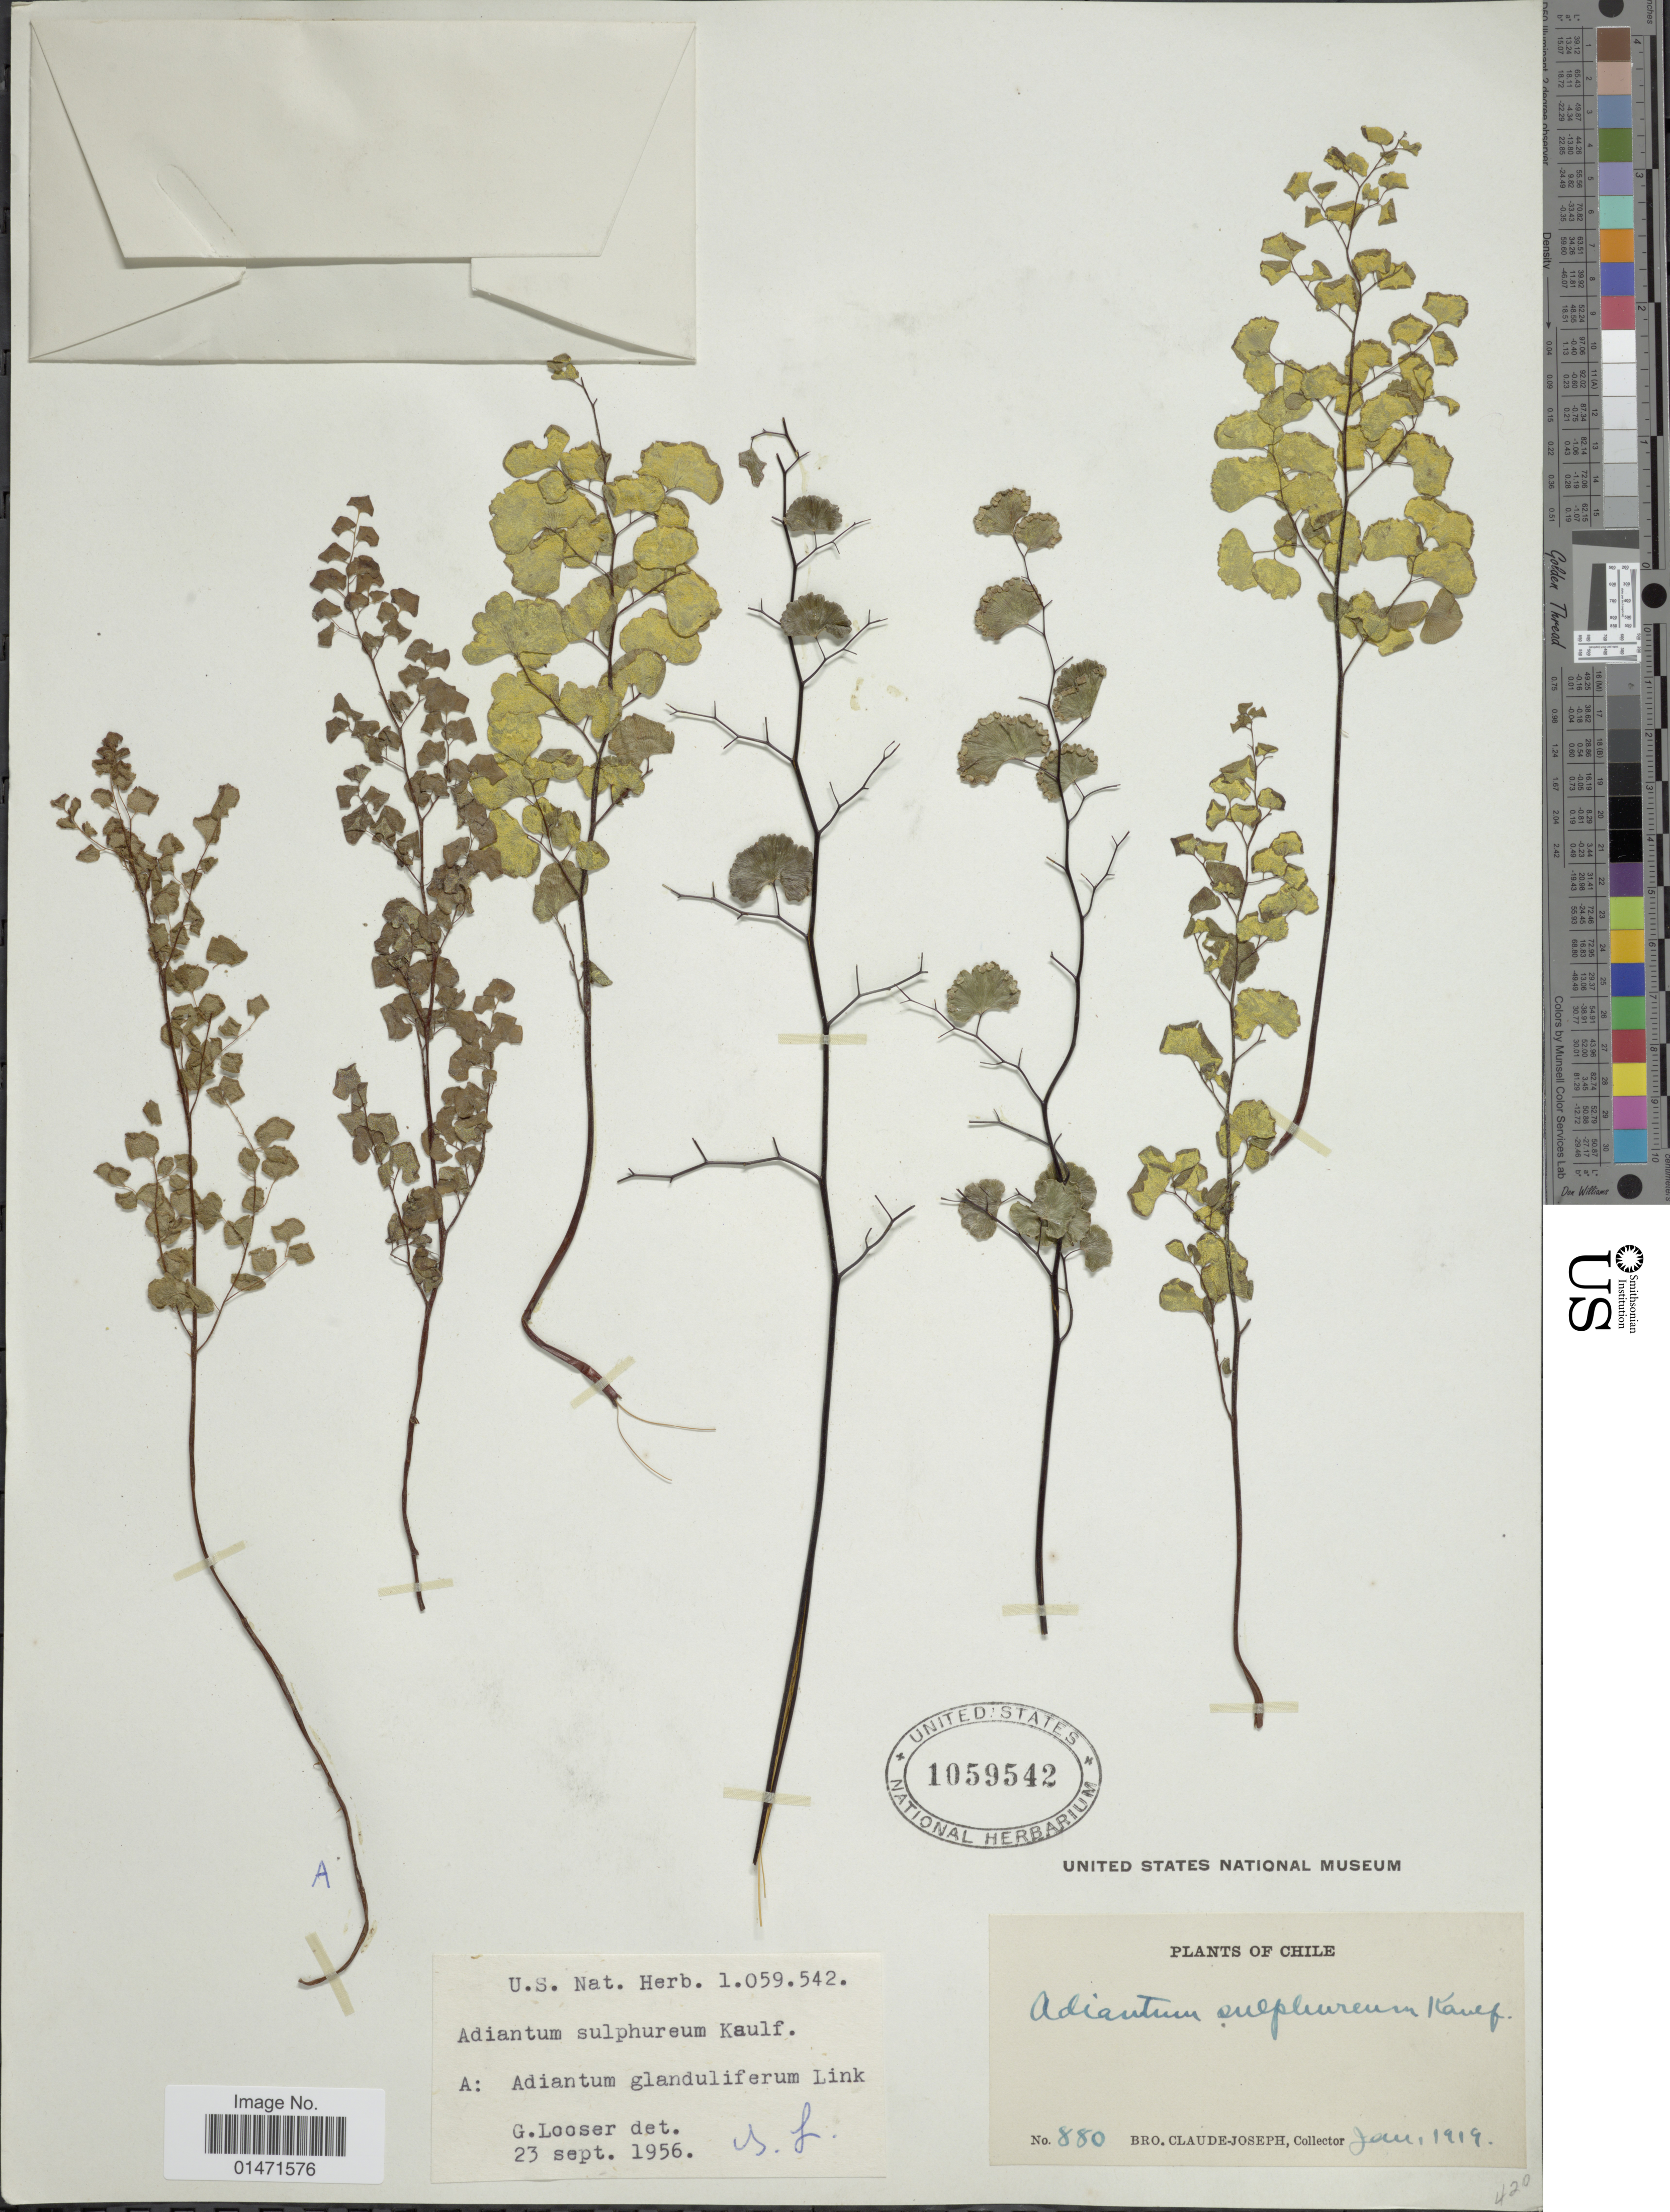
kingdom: Plantae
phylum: Tracheophyta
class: Polypodiopsida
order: Polypodiales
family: Pteridaceae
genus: Adiantum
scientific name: Adiantum sulphureum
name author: Kaulf.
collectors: Bro. Claude-Joseph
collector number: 880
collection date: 1919-01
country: Chile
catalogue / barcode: US 1059542